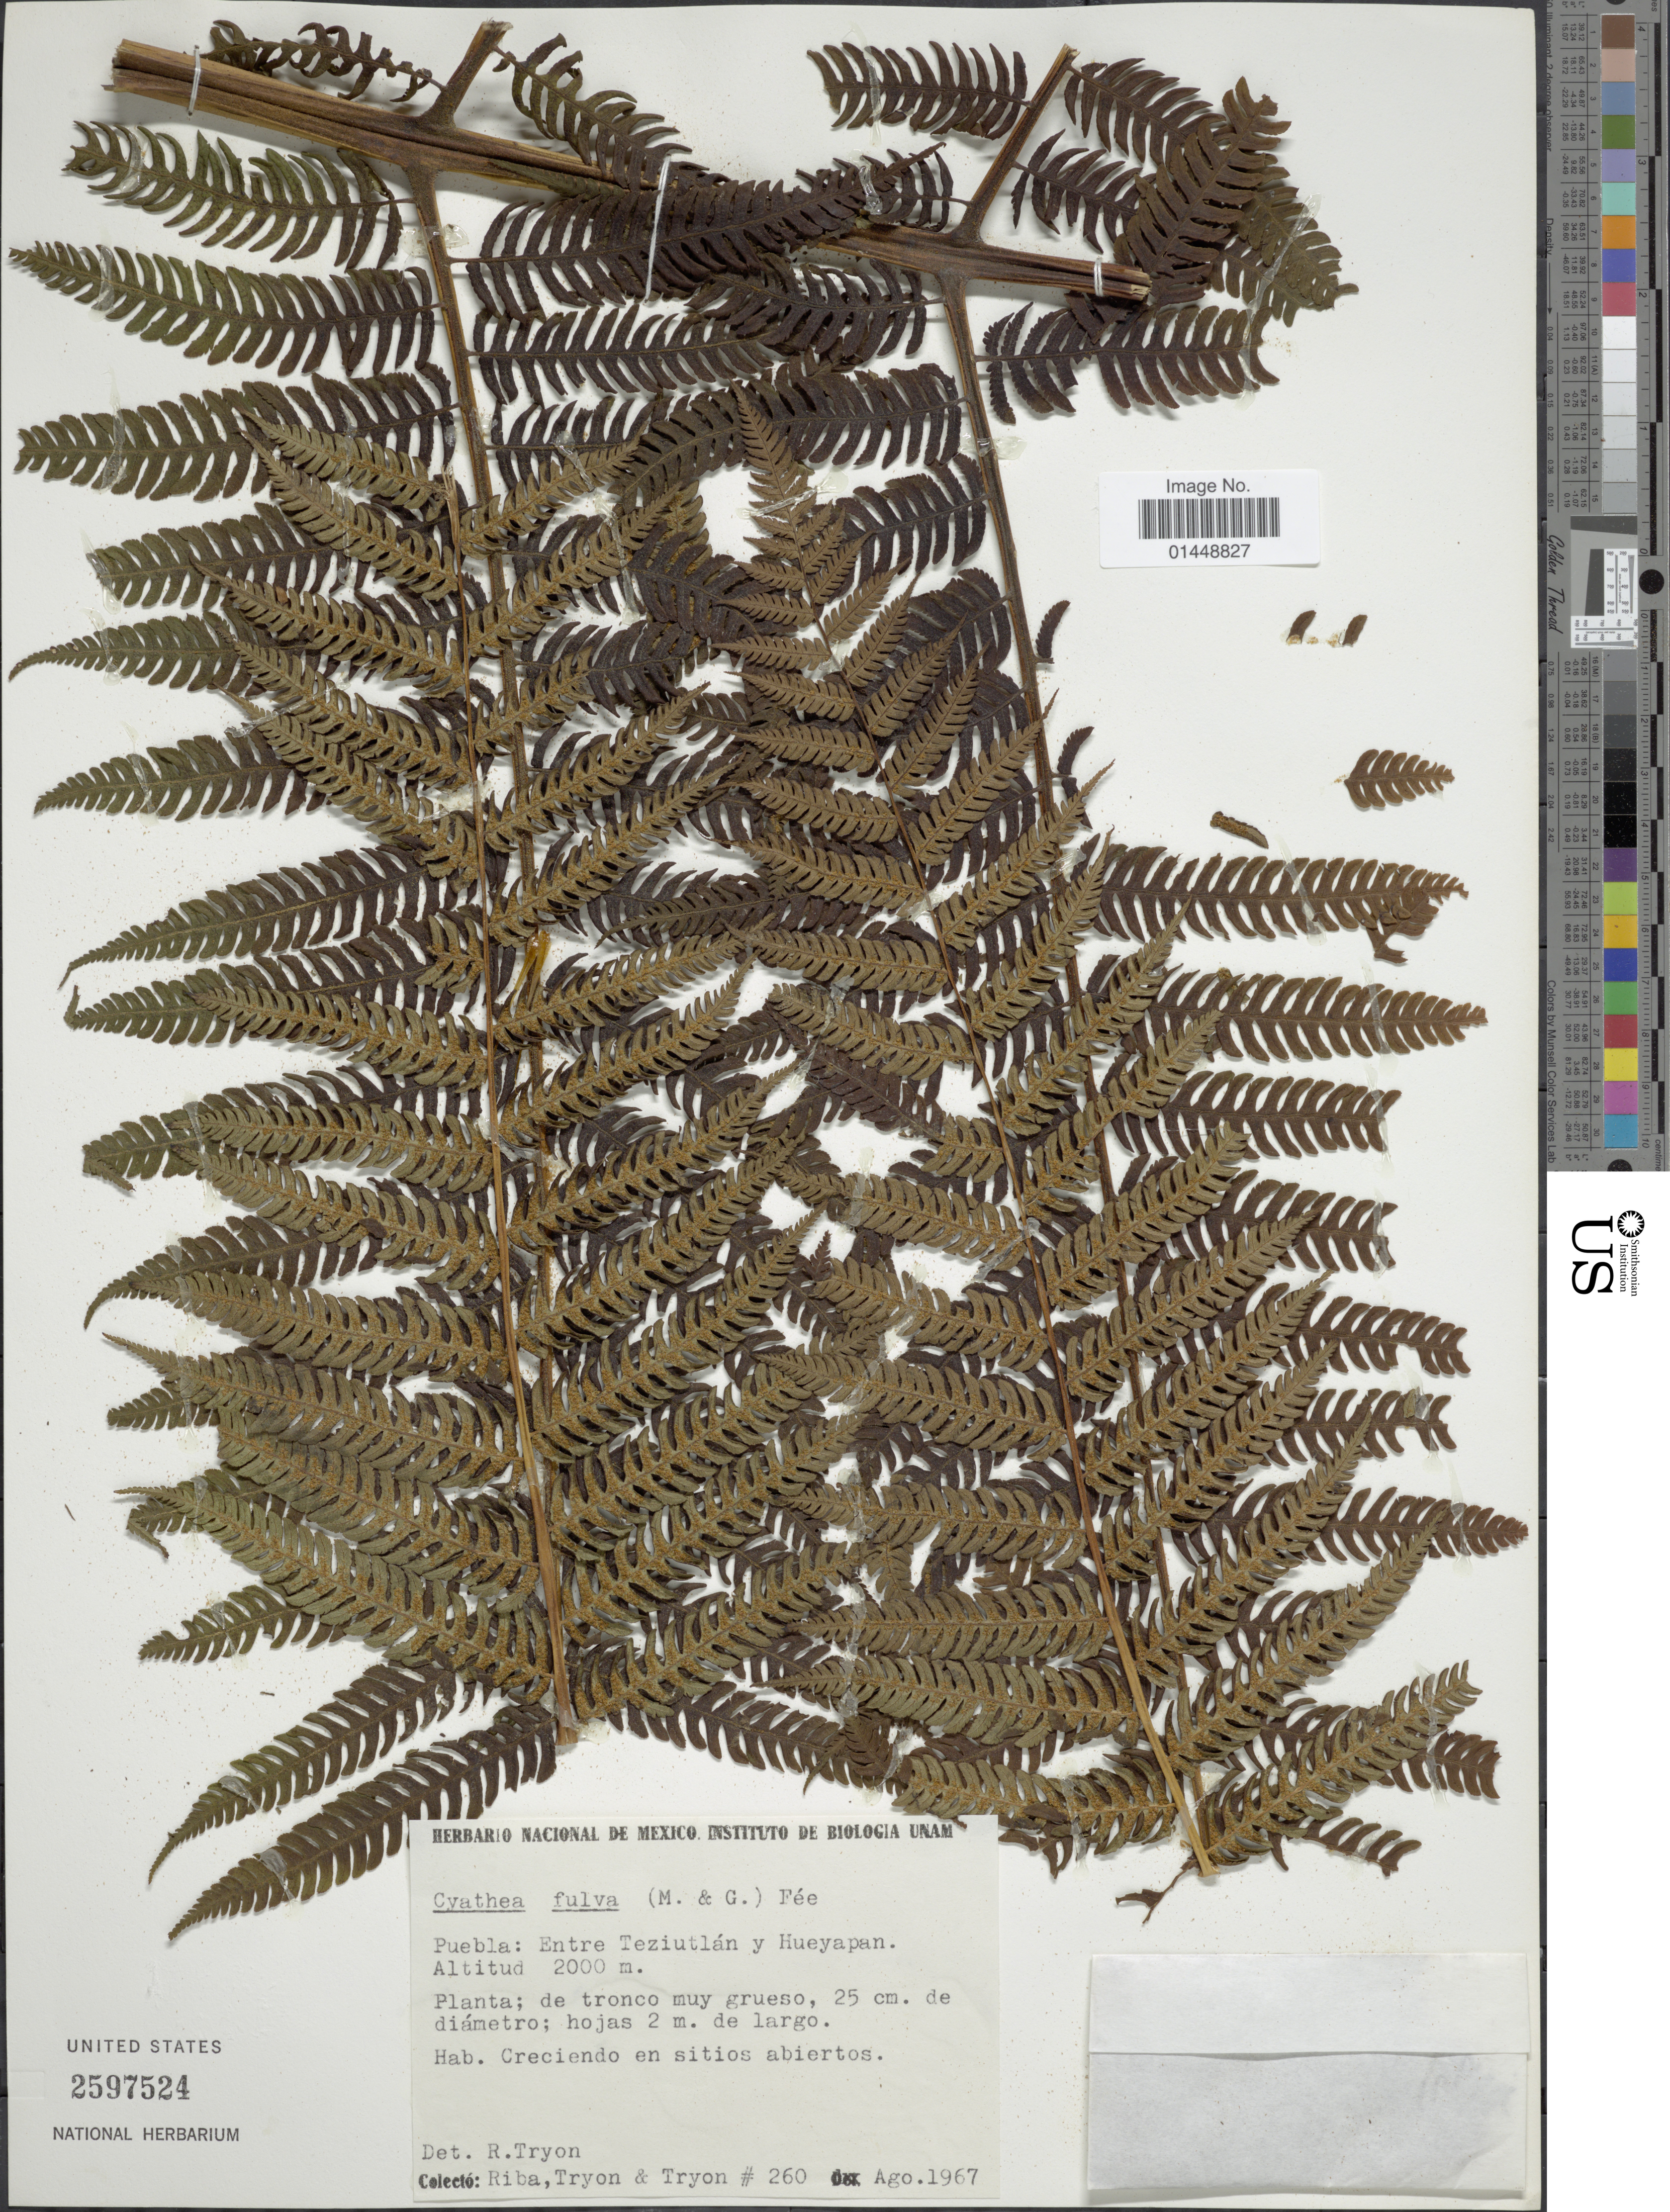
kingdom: Plantae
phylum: Tracheophyta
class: Polypodiopsida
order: Cyatheales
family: Cyatheaceae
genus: Cyathea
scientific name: Cyathea fulva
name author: (M. Martens & Galeotti) Fée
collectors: Riba, -. Tryon & -. Tryon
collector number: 260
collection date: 1967-08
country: Mexico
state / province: Puebla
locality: Puebla: Entre Teziutlán y Hueyapan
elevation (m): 2000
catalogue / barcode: US 2597524